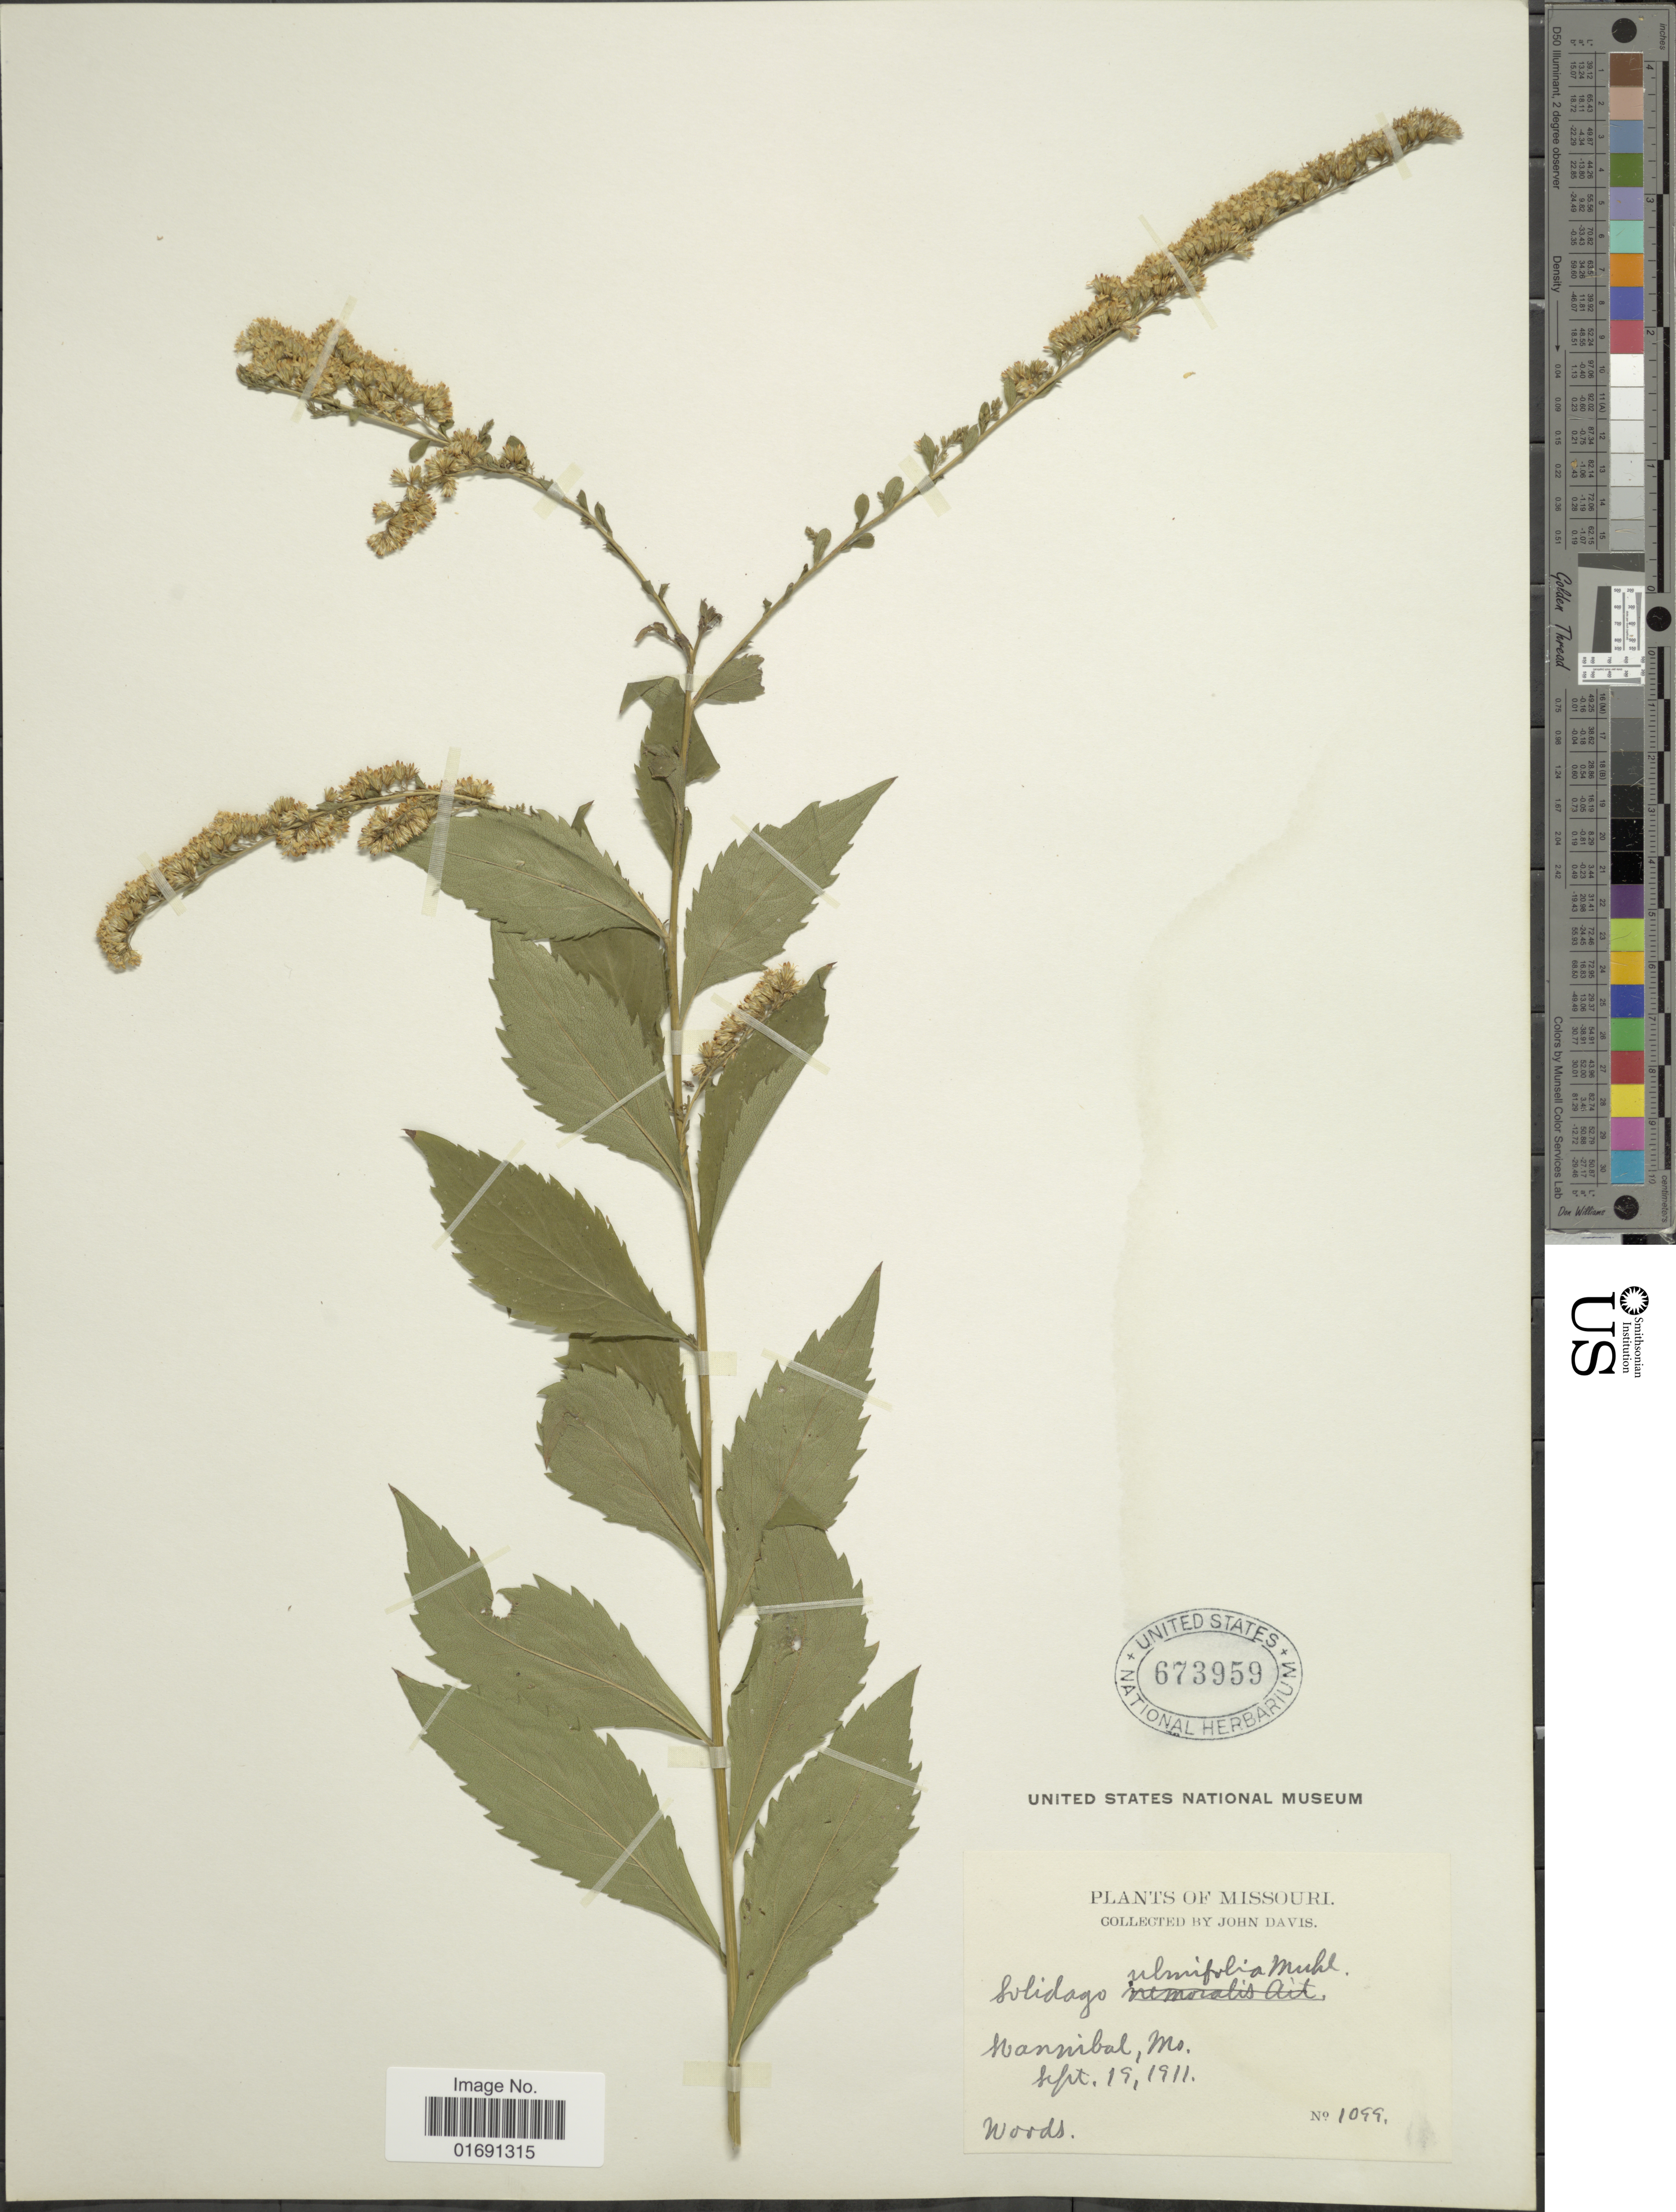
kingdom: Plantae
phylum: Tracheophyta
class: Magnoliopsida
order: Asterales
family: Asteraceae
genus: Solidago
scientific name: Solidago ulmifolia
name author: Muhl. ex Willd.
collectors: J. Davis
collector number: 1099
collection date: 1911-09-19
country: United States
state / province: Missouri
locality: Hannibal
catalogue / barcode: US 673959